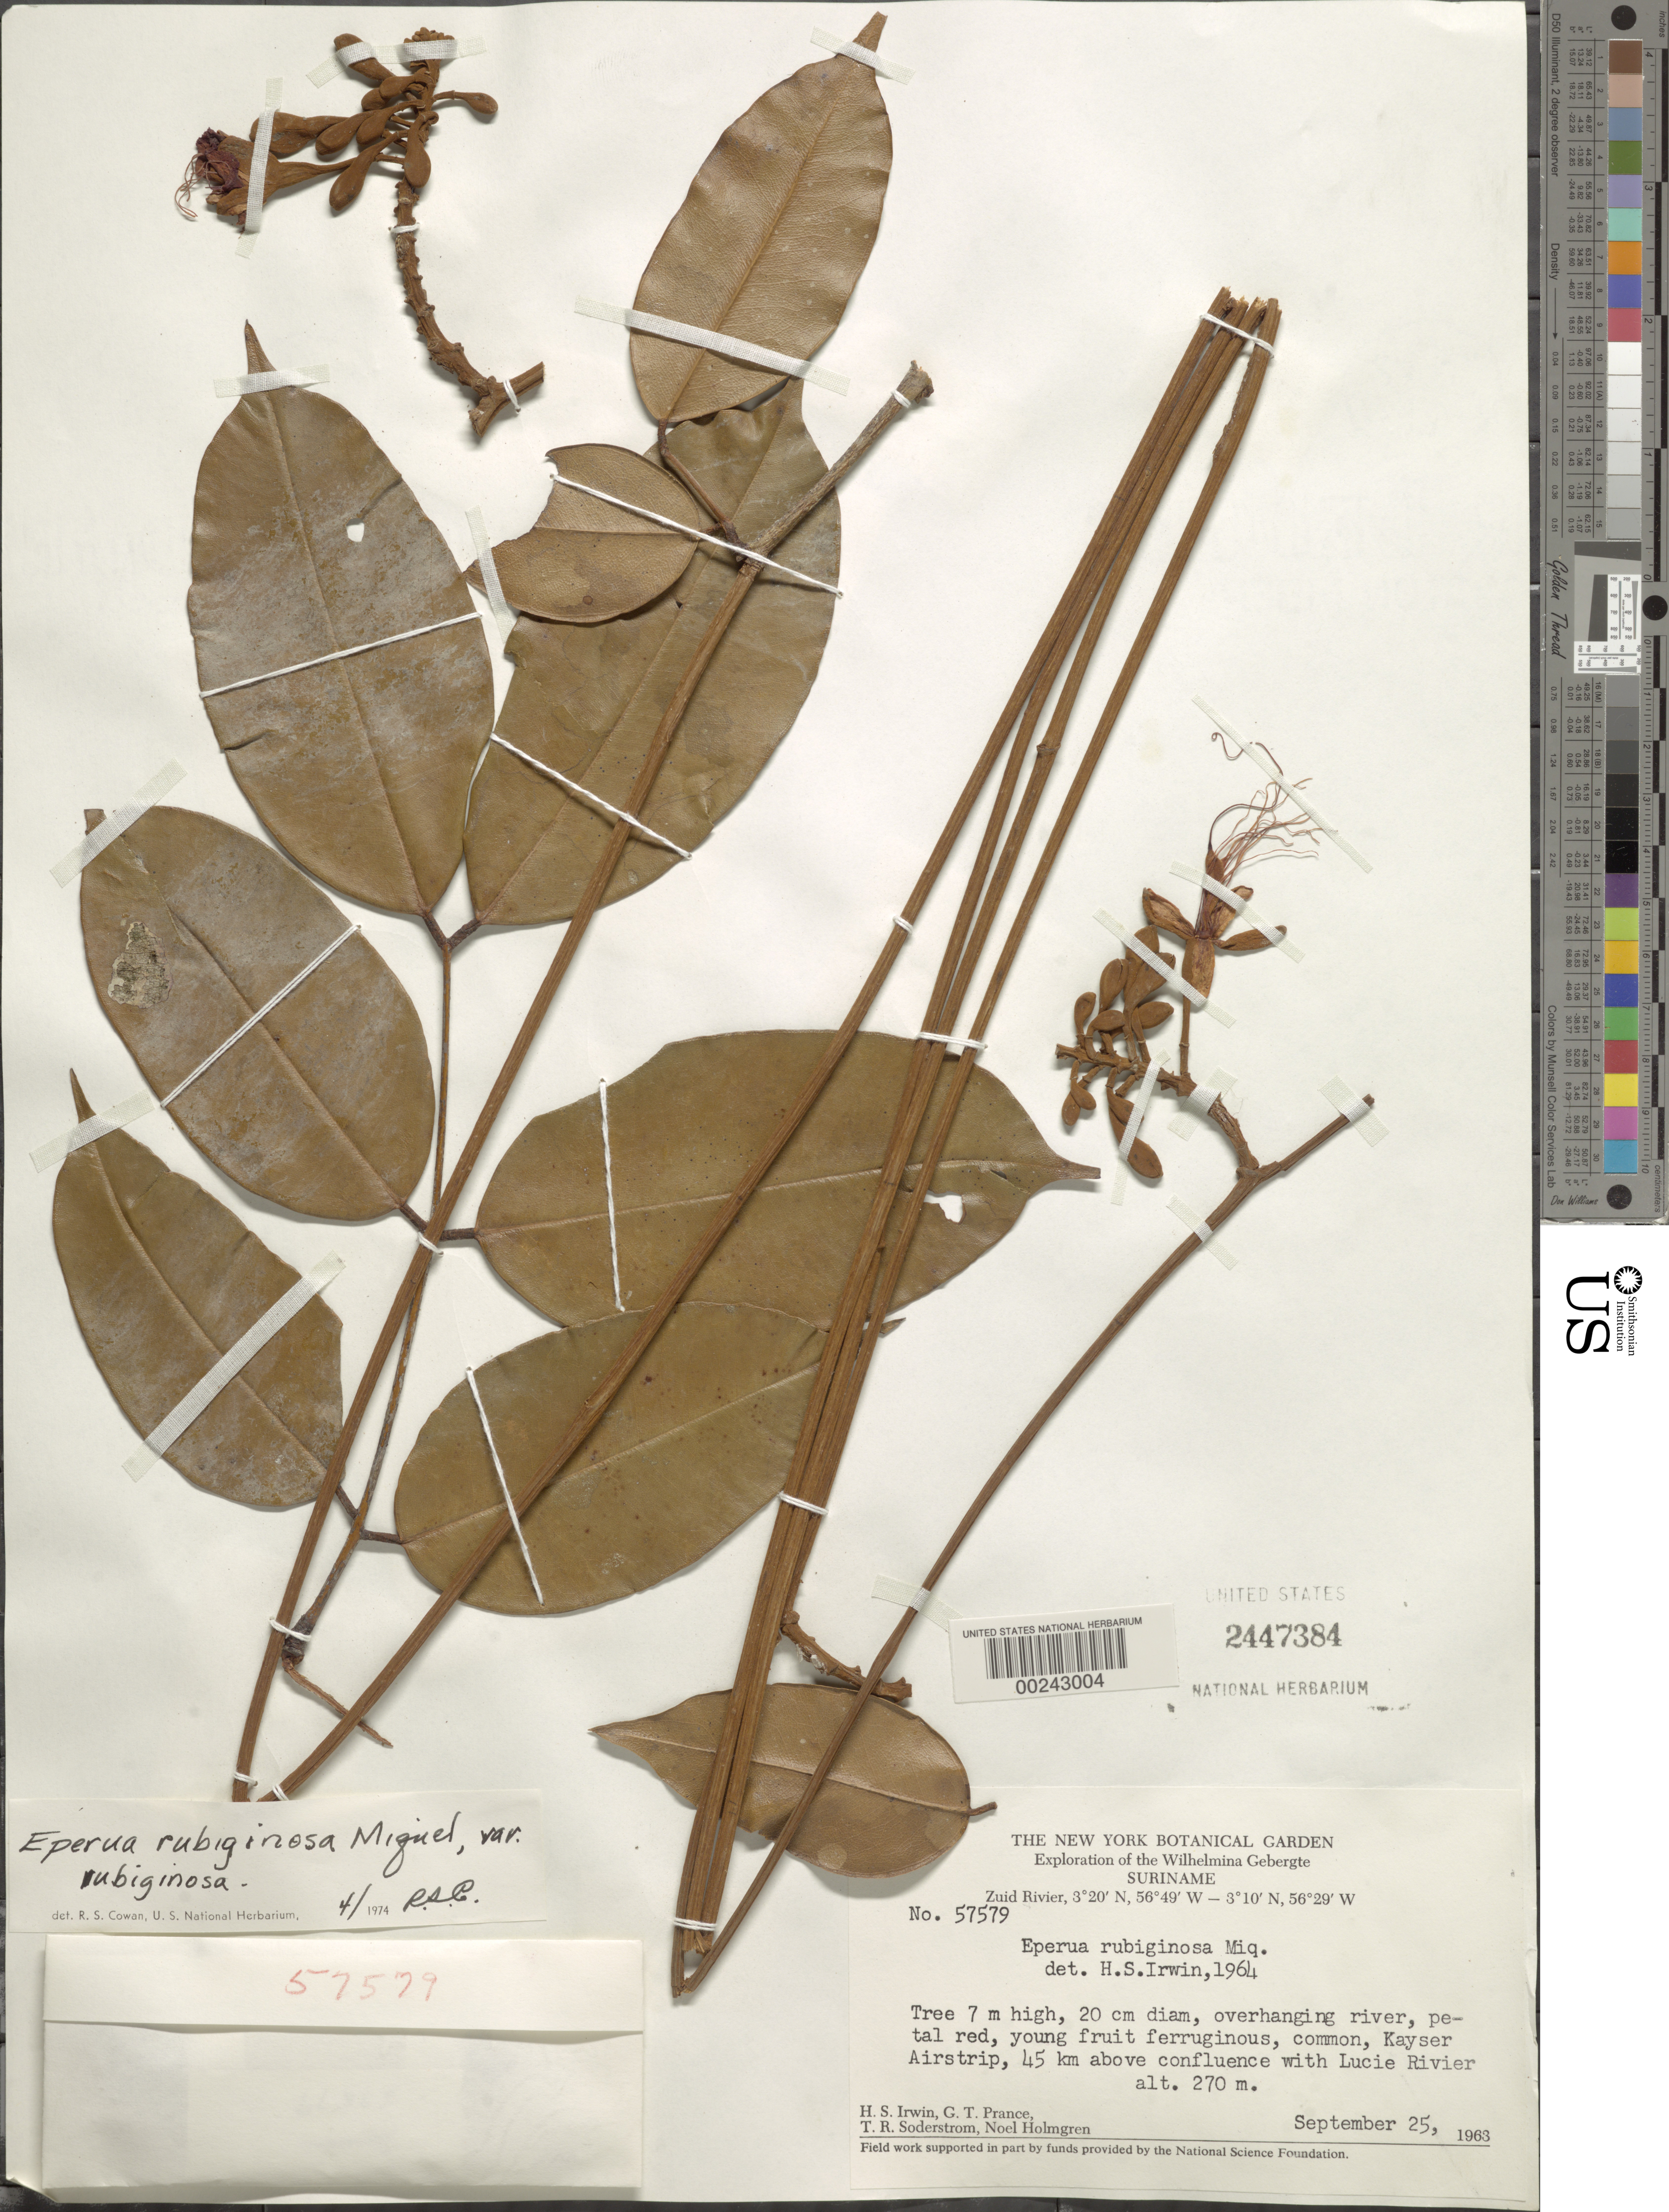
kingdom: Plantae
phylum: Tracheophyta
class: Magnoliopsida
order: Fabales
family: Fabaceae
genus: Eperua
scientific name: Eperua rubiginosa var. rubiginosa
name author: Miq.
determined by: Fortes, E. A.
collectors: H. Irwin, G. T. Prance, T. R. Soderstrom & N. H. Holmgren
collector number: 57579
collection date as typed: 25 Sep 1963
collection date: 1963-09-25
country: Suriname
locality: Kayser airstrip, 45 km above confluence with lucie river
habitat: Overhanging river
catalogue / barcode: US 2447384